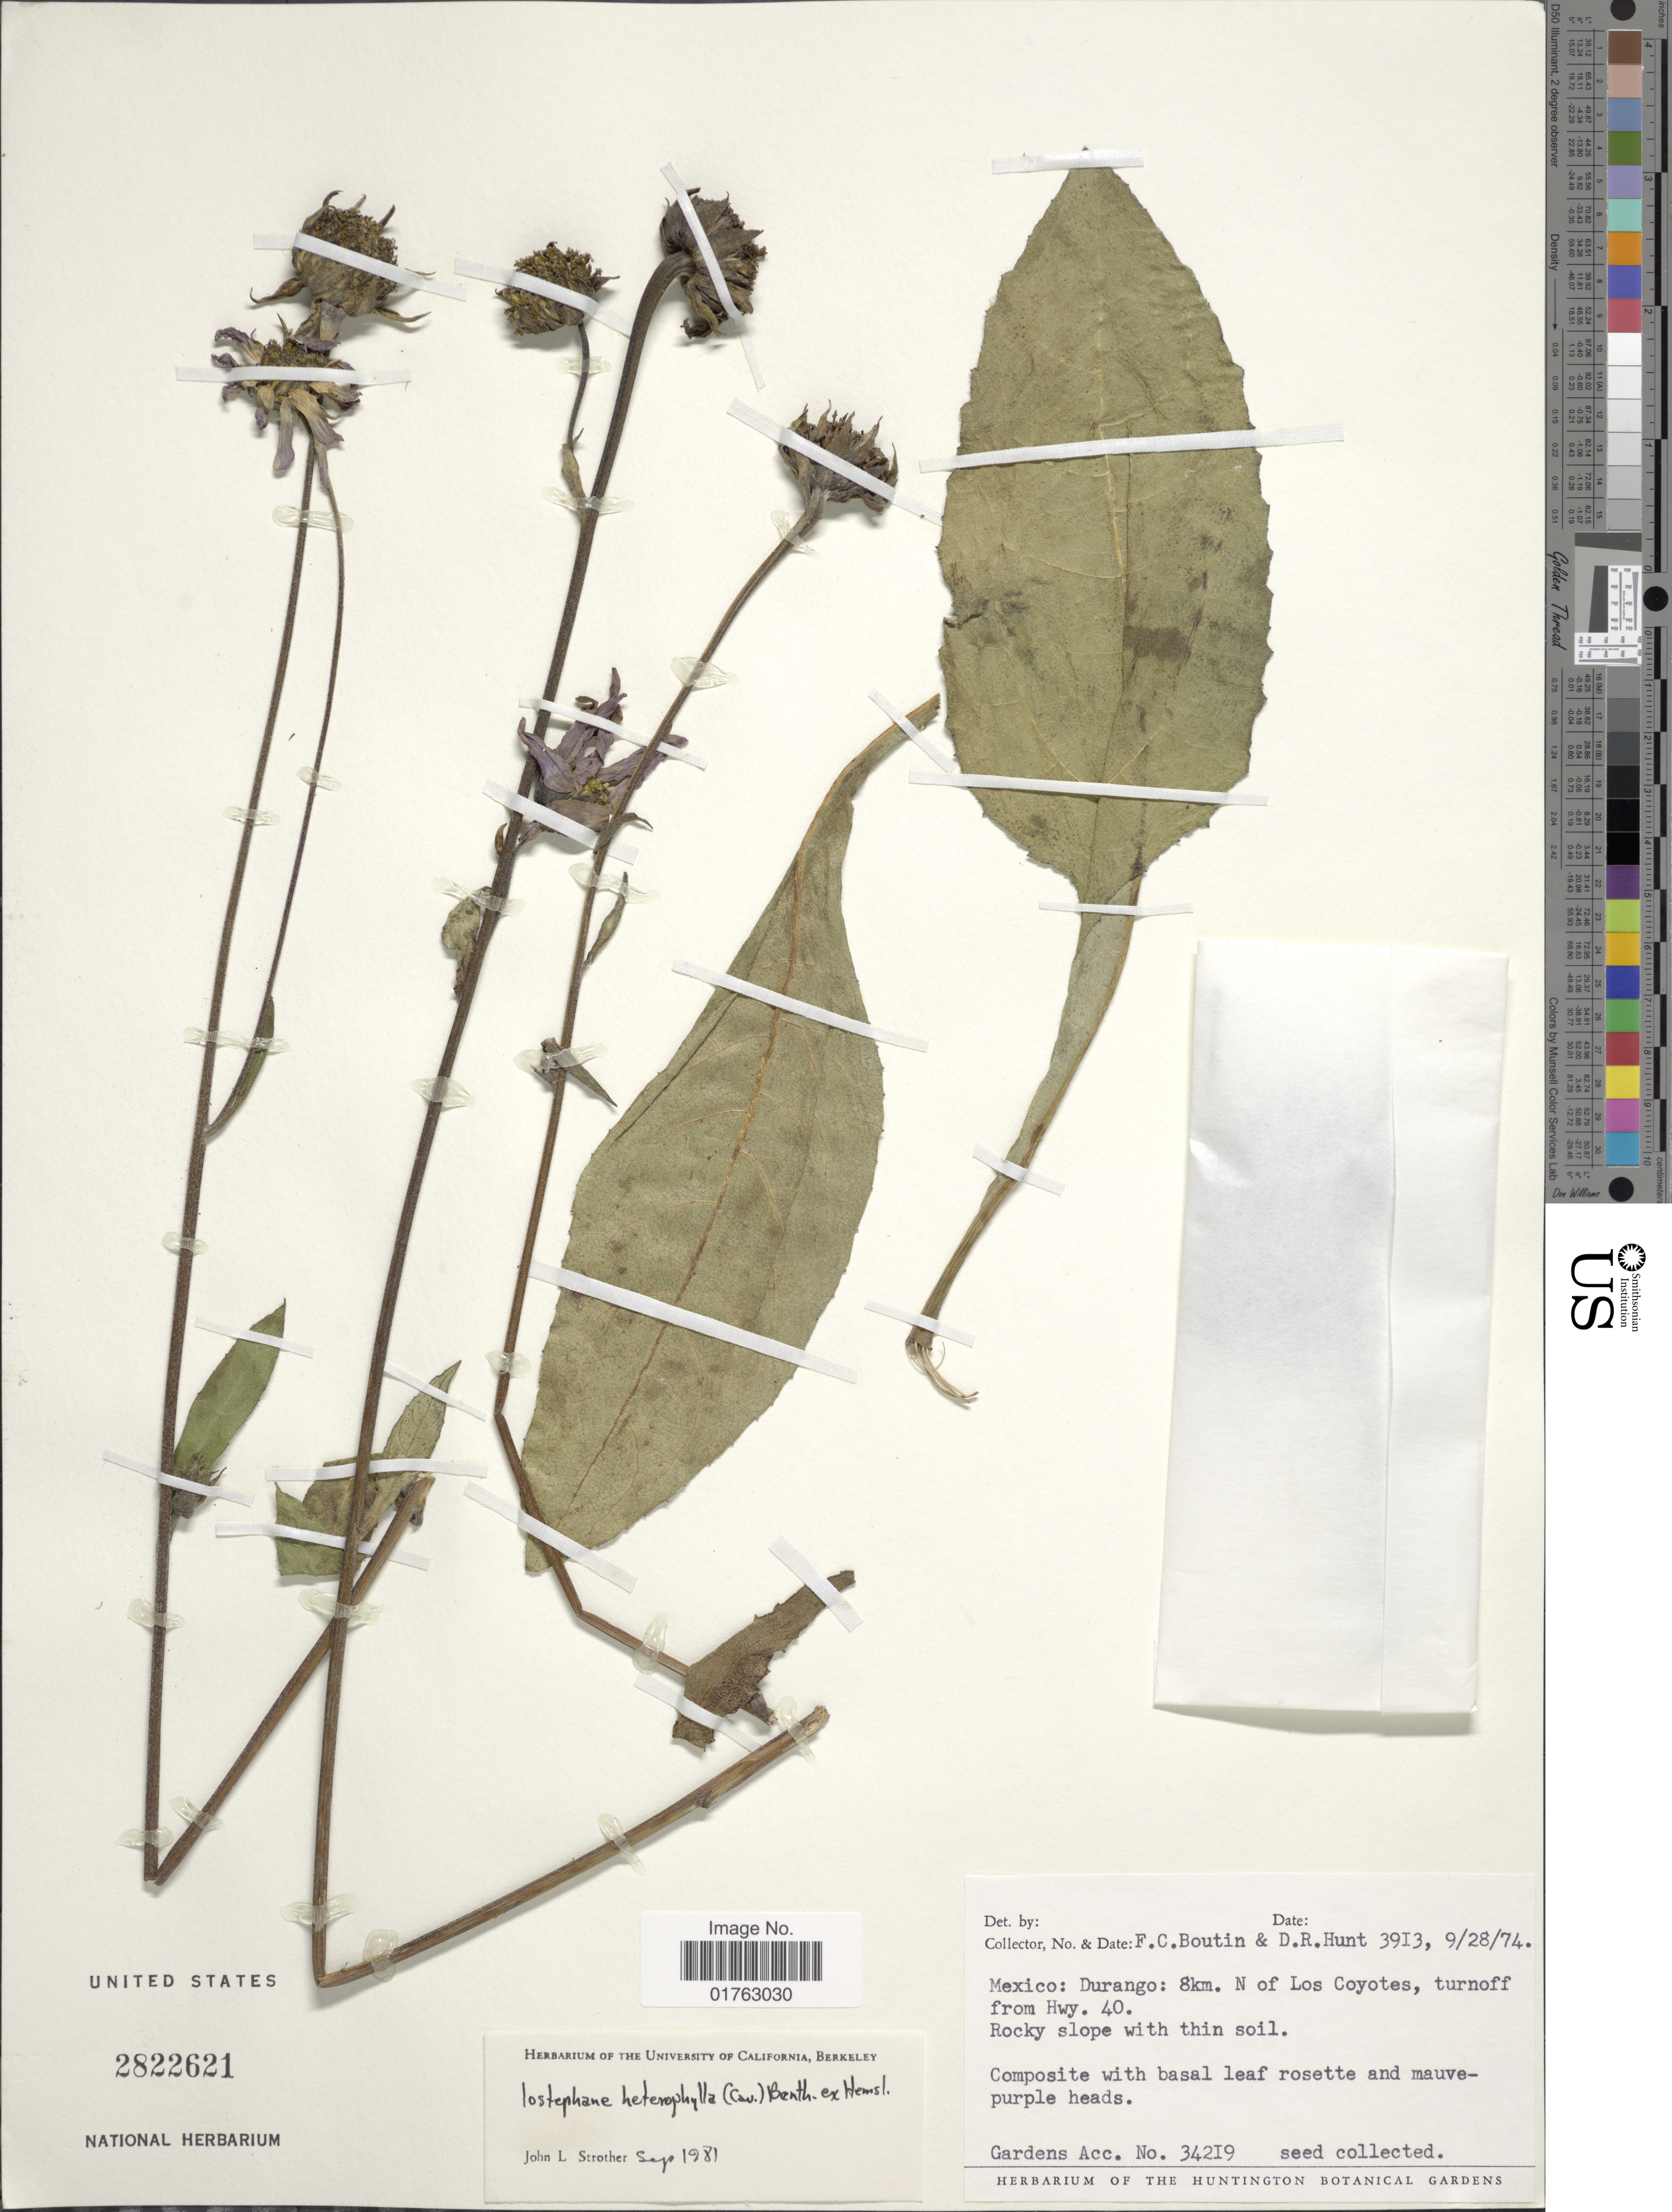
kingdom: Plantae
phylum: Tracheophyta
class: Magnoliopsida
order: Asterales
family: Asteraceae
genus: Iostephane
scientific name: Iostephane heterophylla var. dickonsii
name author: W.M. Sharp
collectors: F. Boutin & D. R. Hunt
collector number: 3913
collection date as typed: Transcribed d/m/y: 28/9/74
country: Mexico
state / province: Durango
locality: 8 km. N of Los Coyotes, turnoff from Hwy. 40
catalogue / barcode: US 2822621